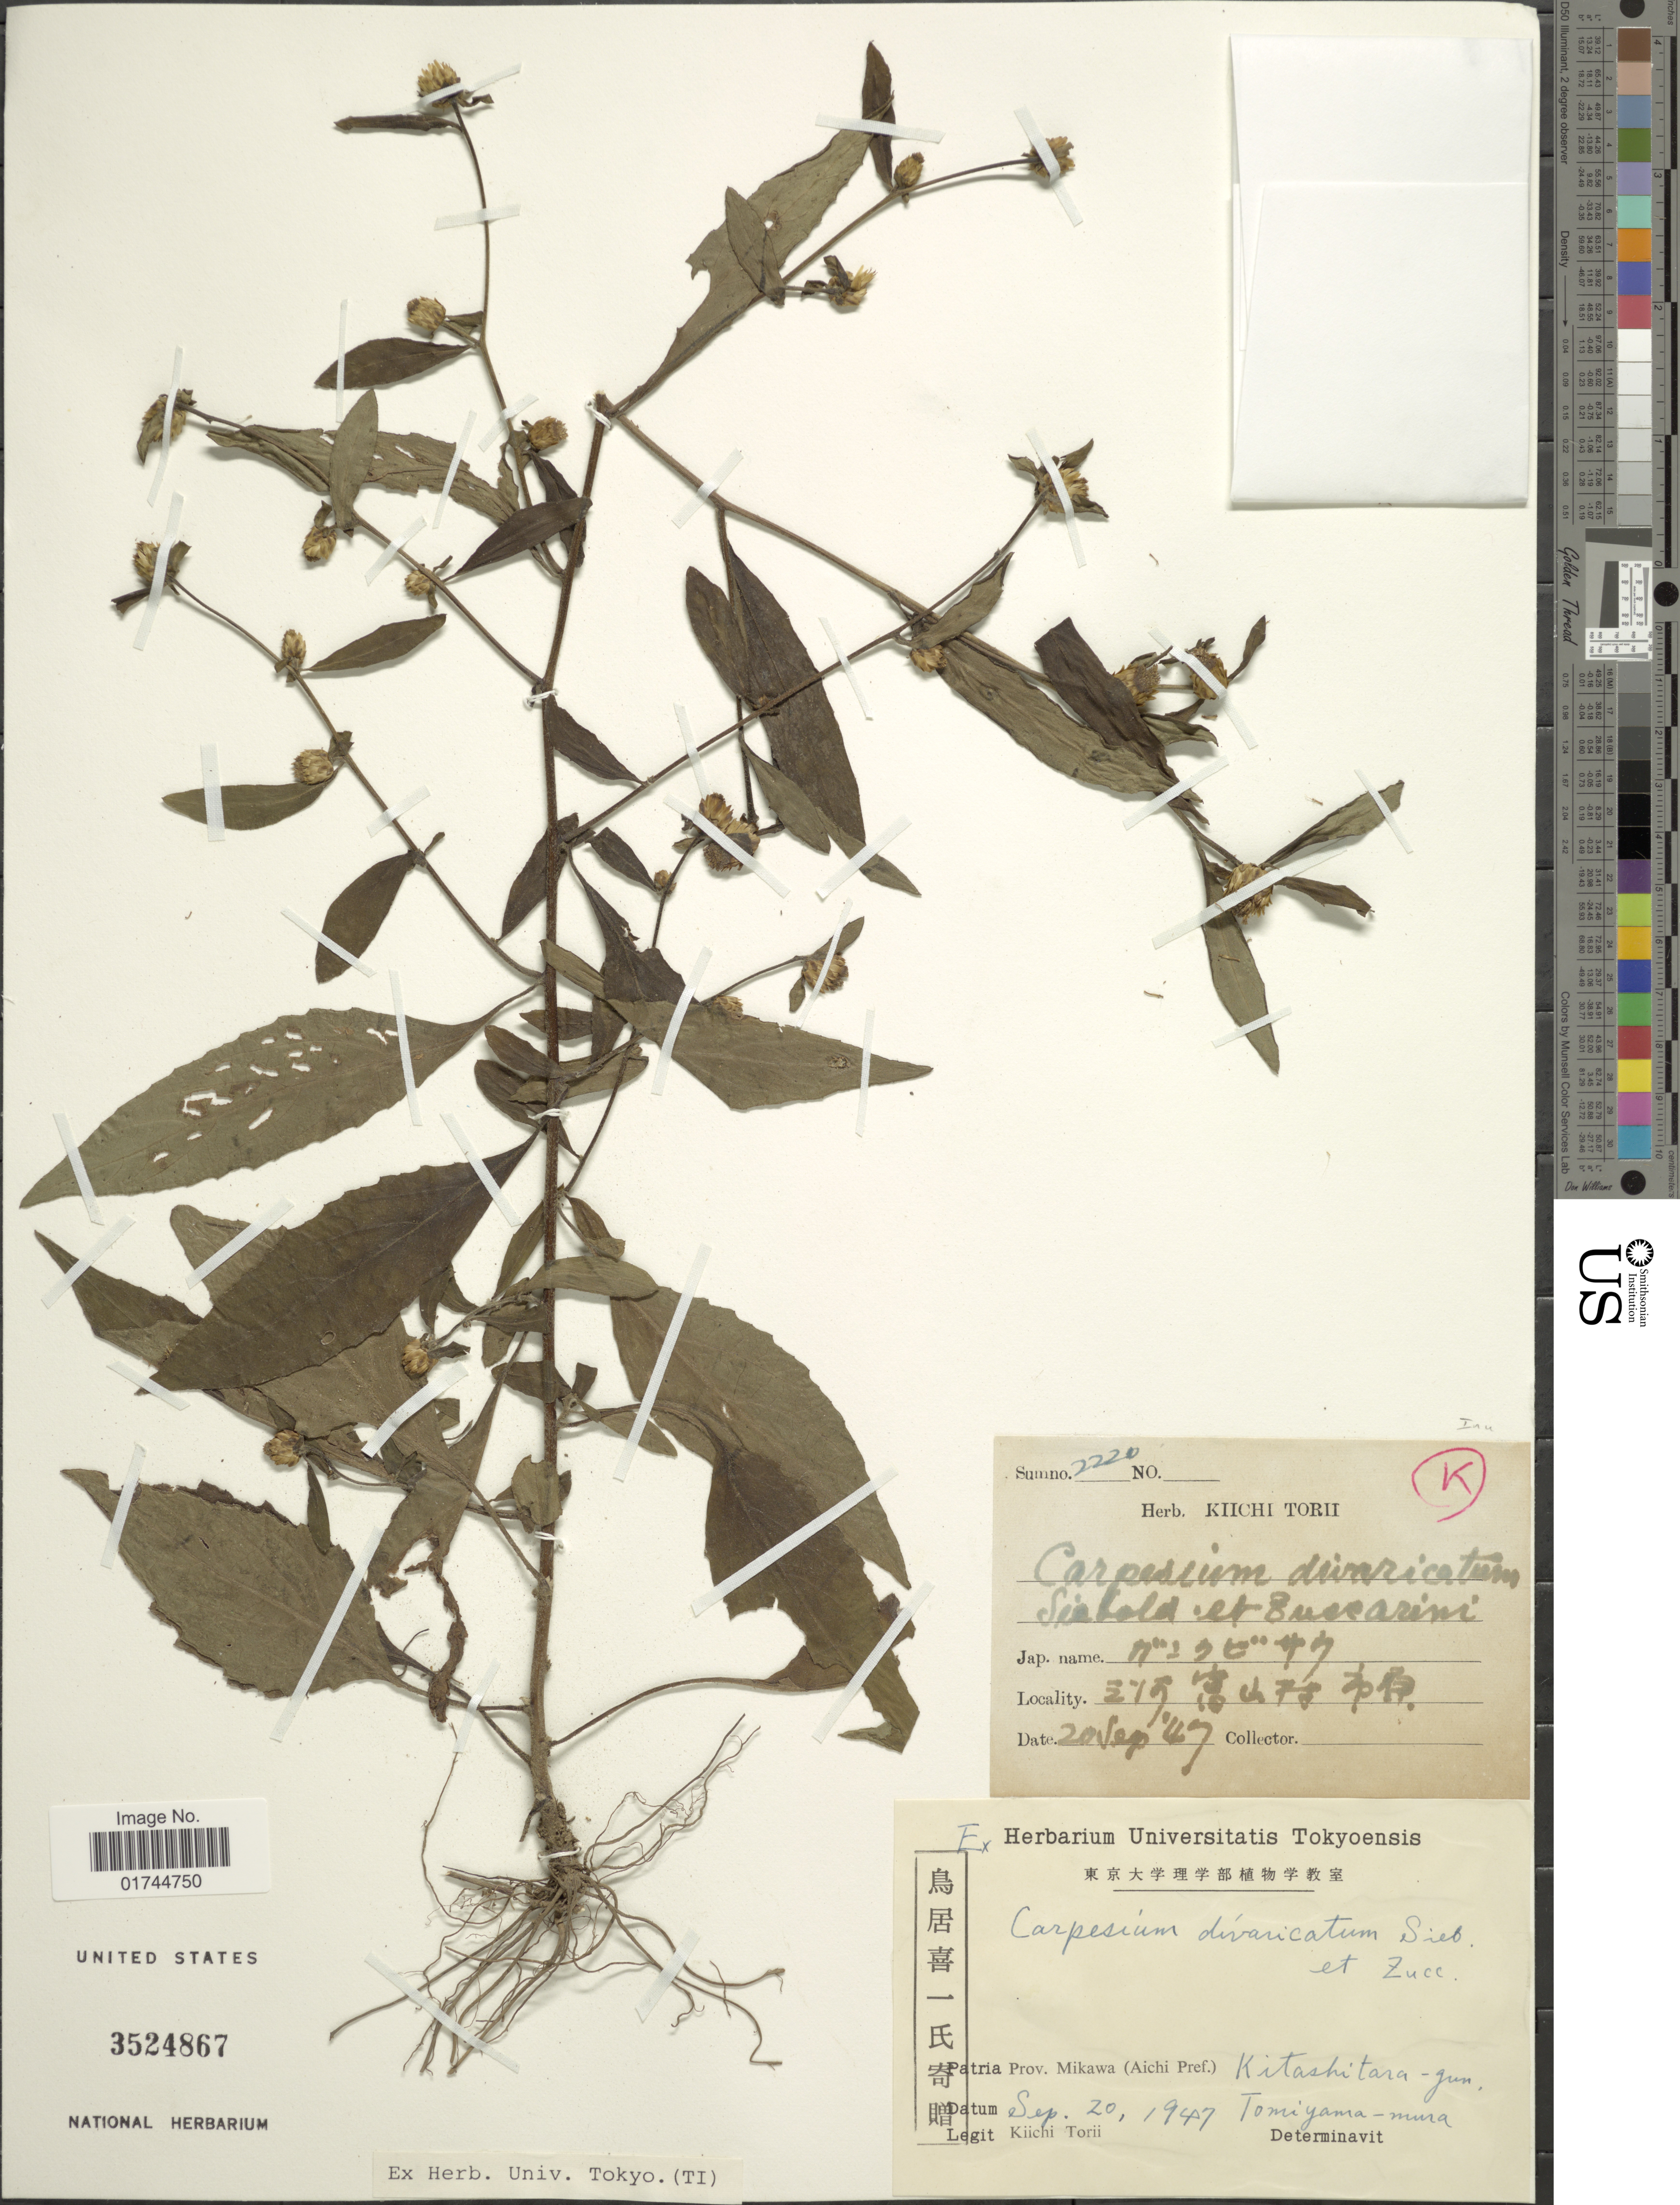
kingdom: Plantae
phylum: Tracheophyta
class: Magnoliopsida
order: Asterales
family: Asteraceae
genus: Carpesium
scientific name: Carpesium divarticatum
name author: Siebold & Zucc.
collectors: K. Torii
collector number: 2220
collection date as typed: Transcribed d/m/y: 20/9/47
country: Japan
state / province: Aiti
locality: Prpv. Mikawa (Aichi Pref.) Kitashi tara-gun, Tomiyama-mura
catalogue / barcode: US 3524867